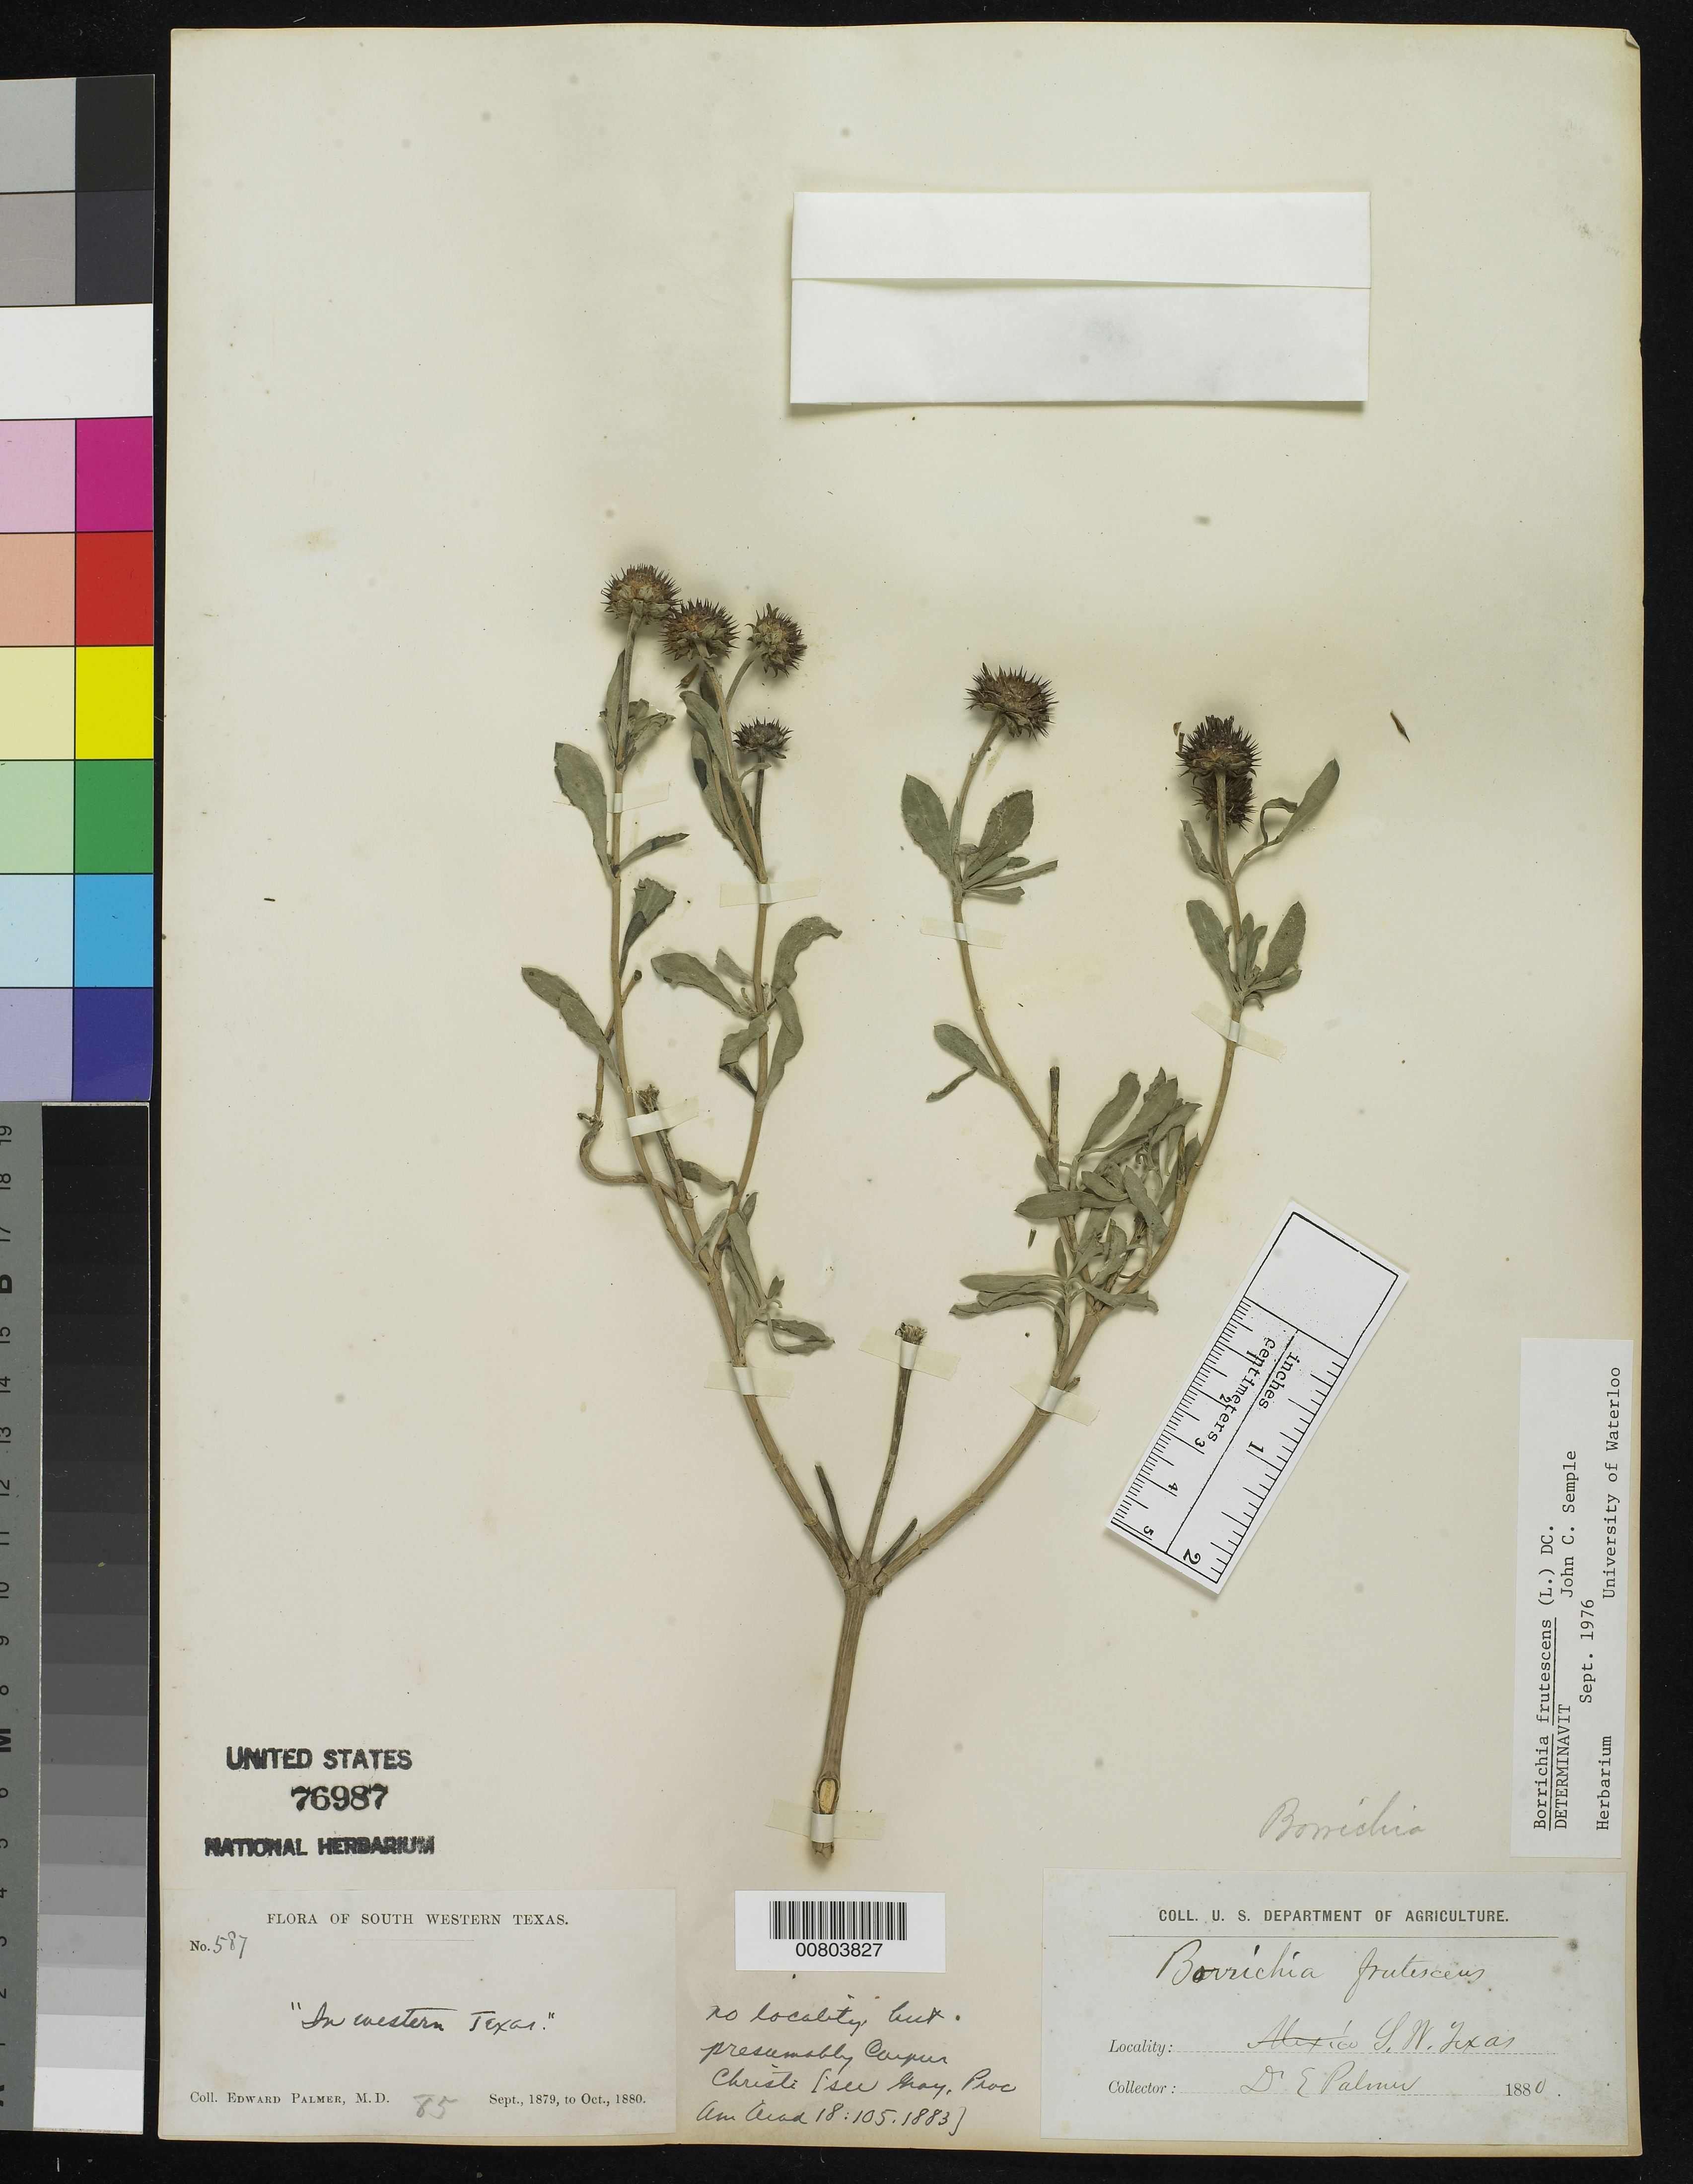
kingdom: Plantae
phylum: Tracheophyta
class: Magnoliopsida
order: Asterales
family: Asteraceae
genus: Borrichia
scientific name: Borrichia frutescens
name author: (L.) DC.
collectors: E. Palmer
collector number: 587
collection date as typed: Jan 1880 to -- Oct 1880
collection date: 1880-01/1880-10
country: United States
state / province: Texas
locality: SW Texas. No locality but presumably Corpus Christi (see May Proc. Am. Acad. 18:105.1883)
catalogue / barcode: US 76987